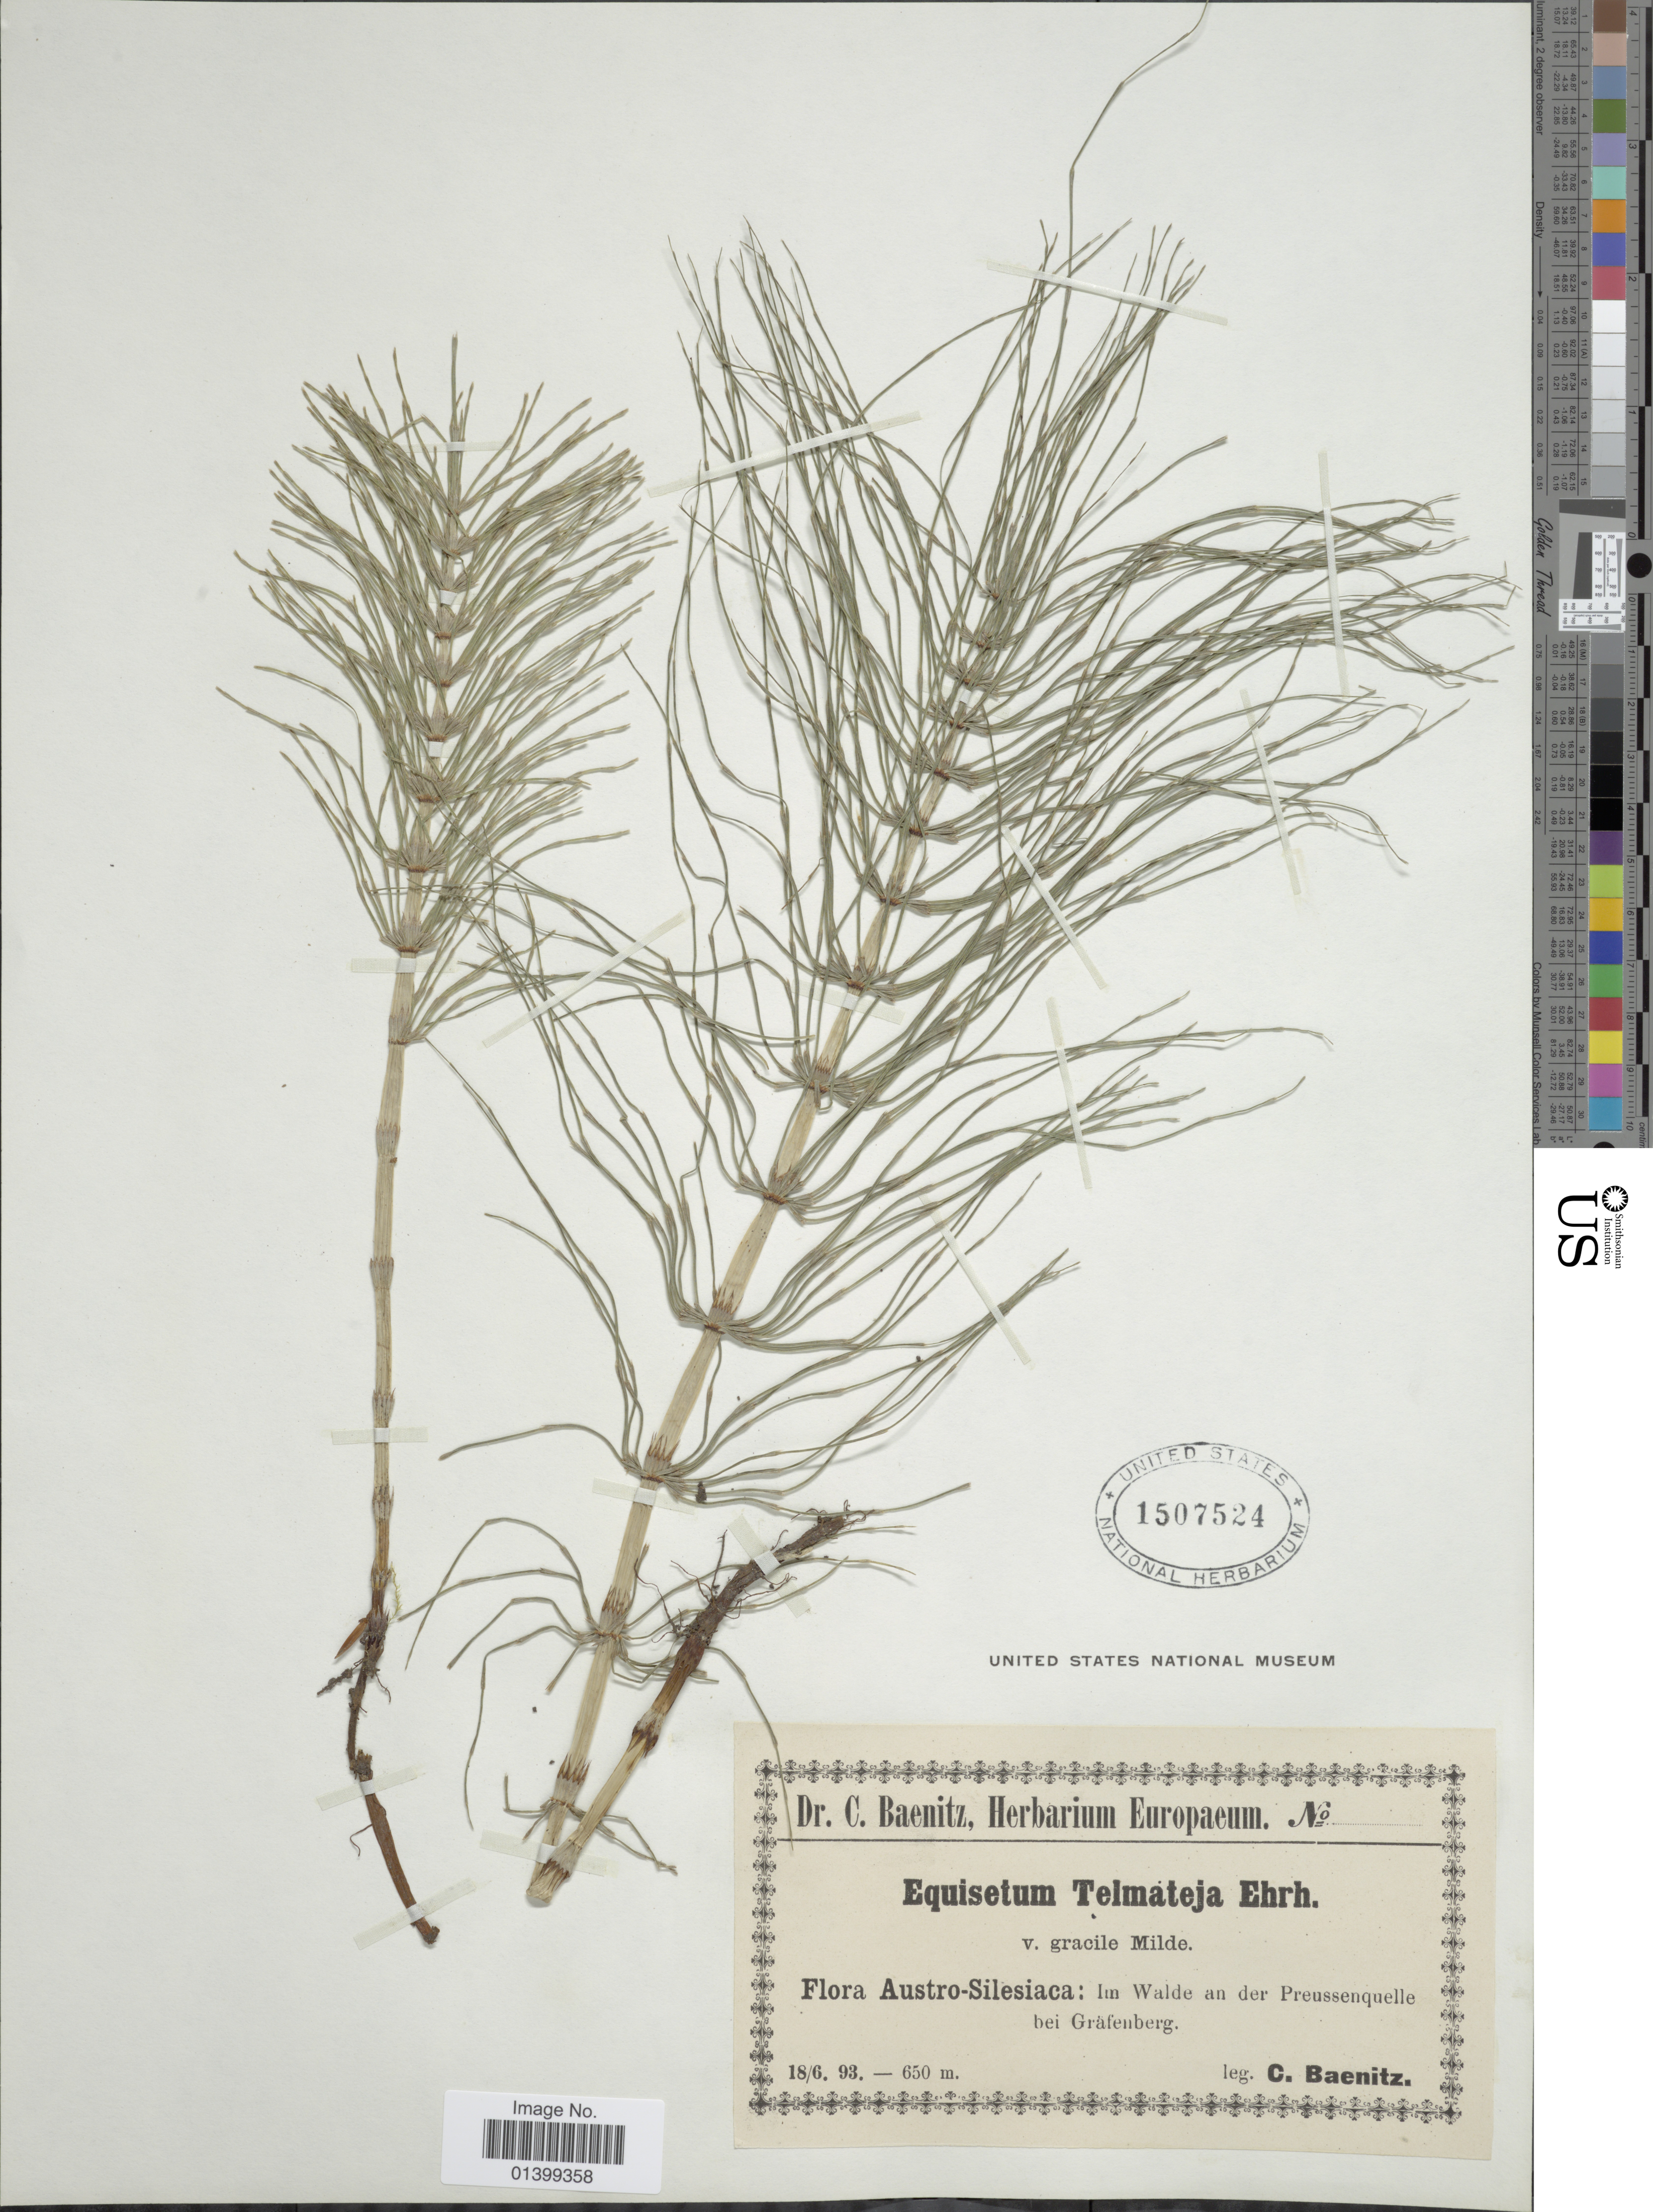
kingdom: Plantae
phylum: Tracheophyta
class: Polypodiopsida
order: Equisetales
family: Equisetaceae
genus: Equisetum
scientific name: Equisetum telmateia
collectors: C. G. Baenitz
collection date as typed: Transcribed d/m/y: 18/6/93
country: Germany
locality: Flora Austro-Silesiaca: Im Walde an der Preussenquelle bei Gräfenberg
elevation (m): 650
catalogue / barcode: US 1507524